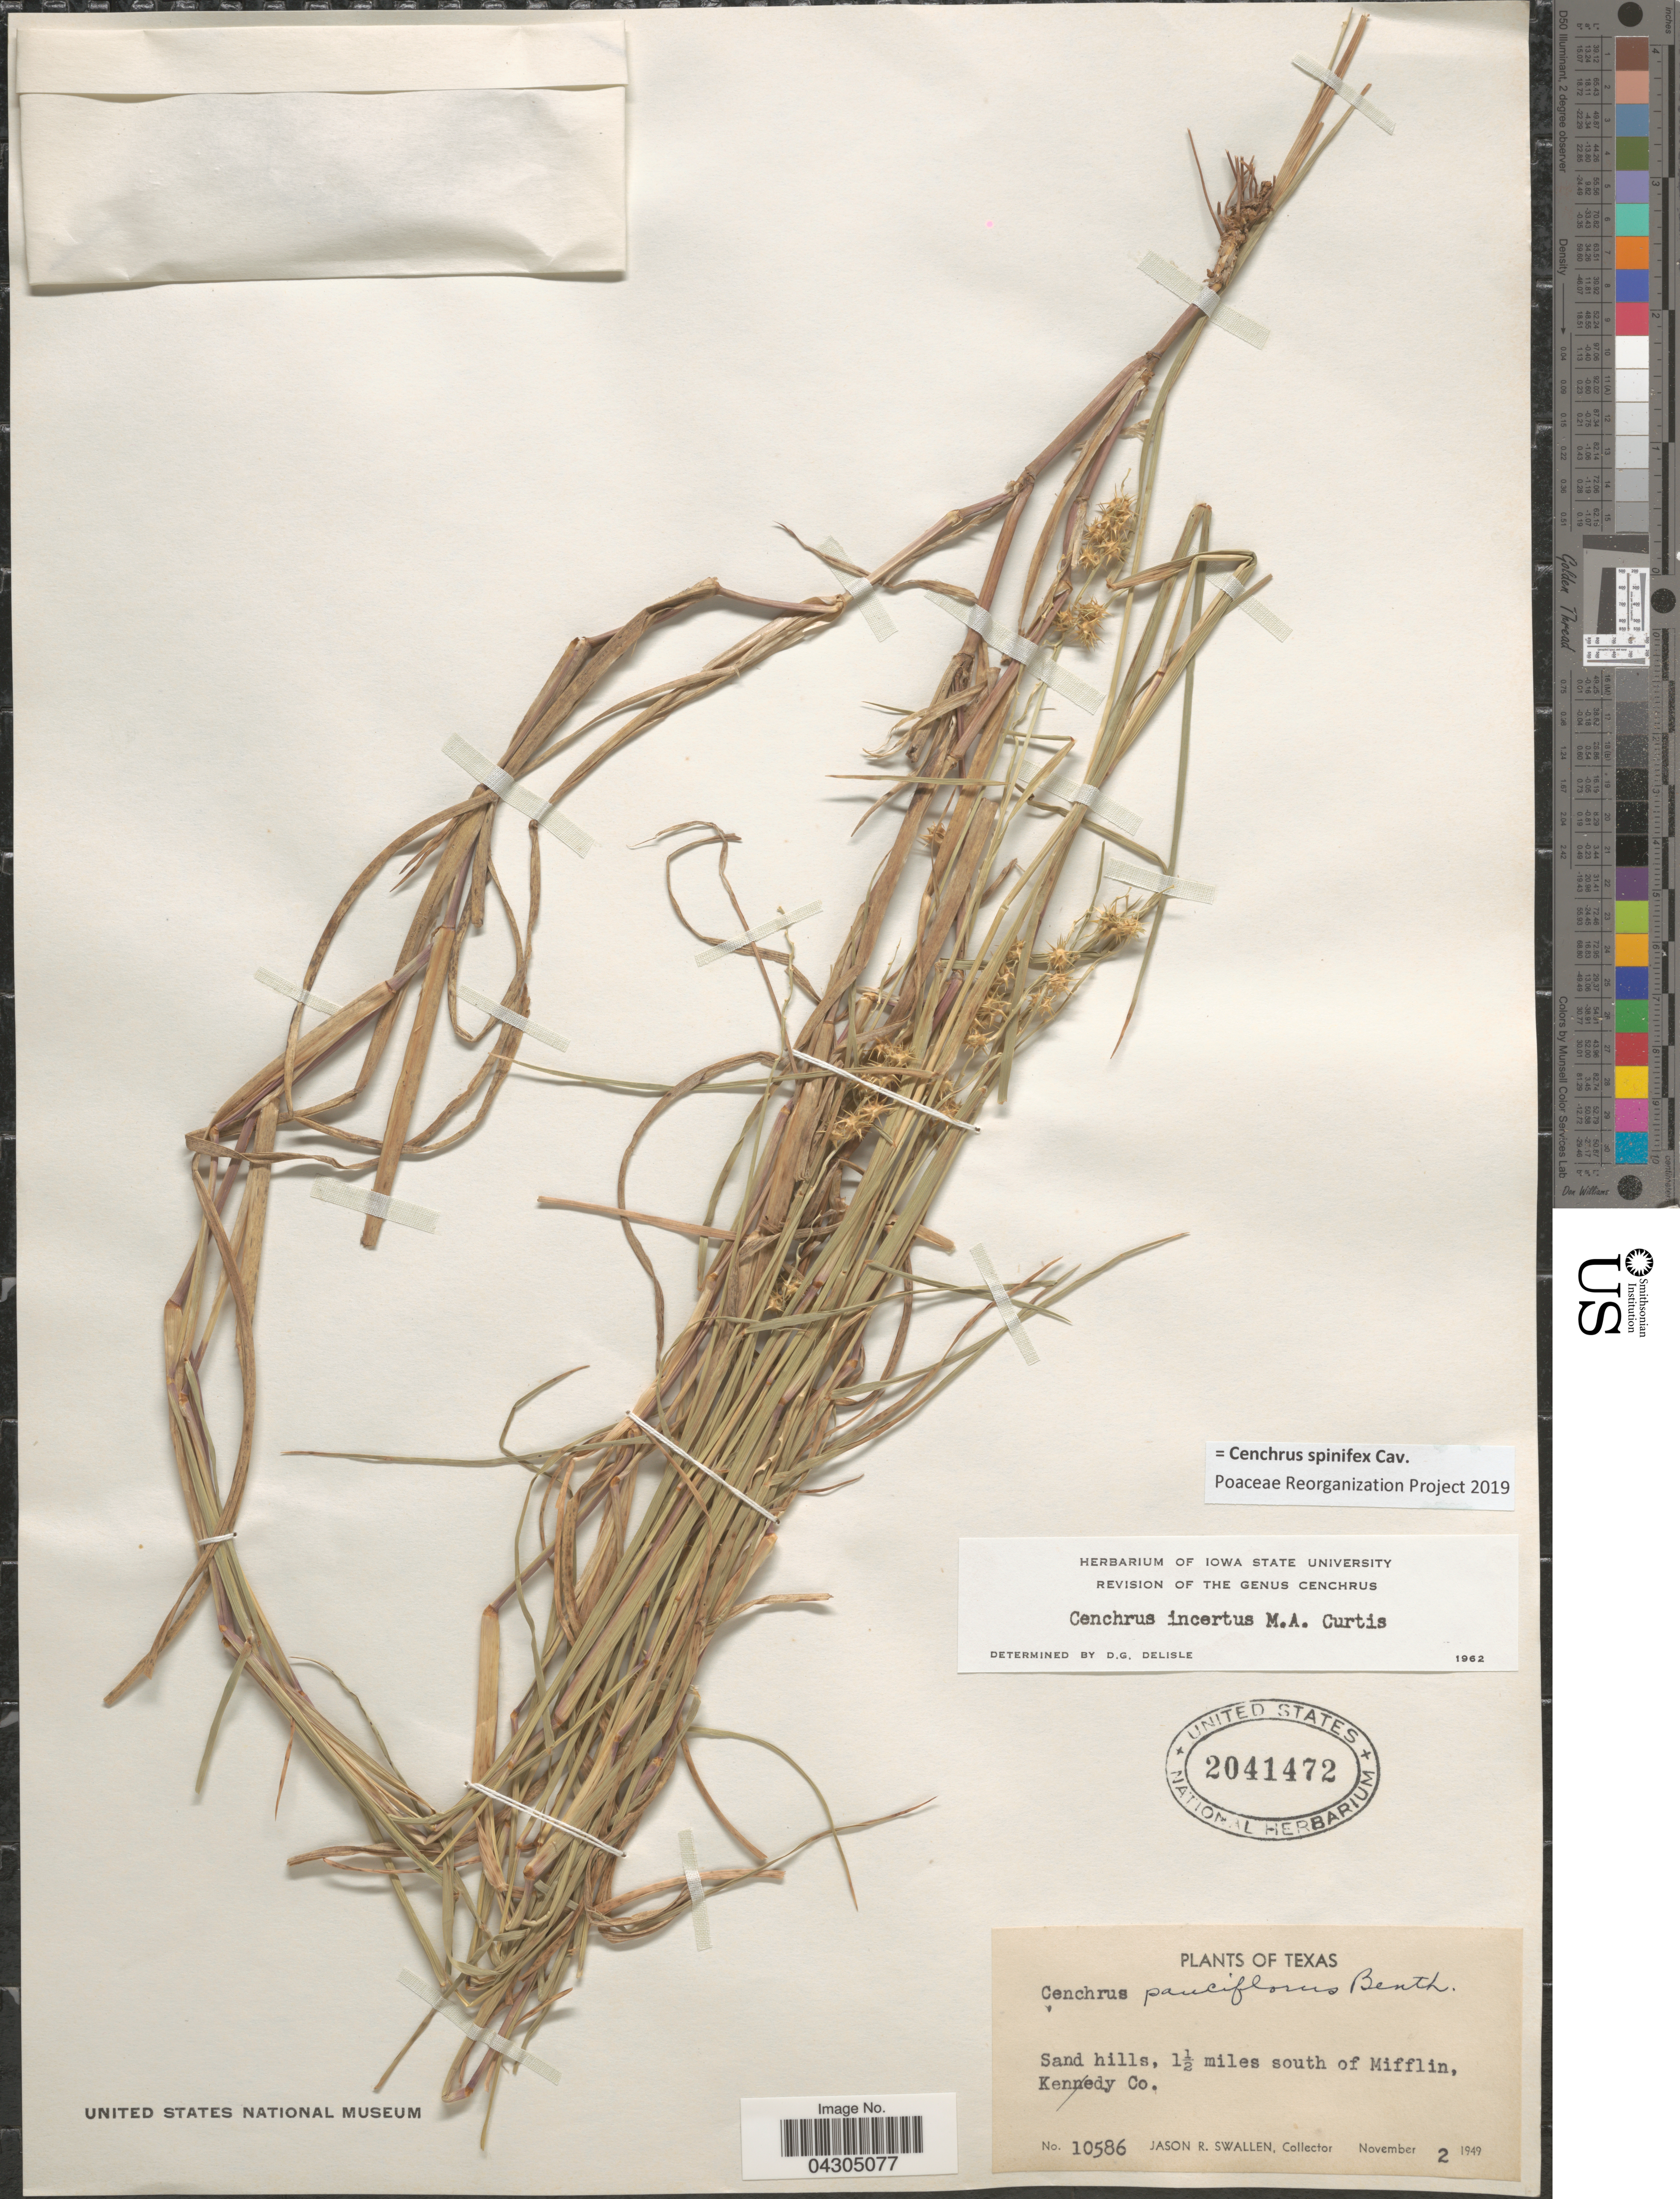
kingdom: Plantae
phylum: Tracheophyta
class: Liliopsida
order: Poales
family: Poaceae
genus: Cenchrus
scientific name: Cenchrus spinifex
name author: Cav.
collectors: J. R. Swallen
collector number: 10586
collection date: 1949-11-02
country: United States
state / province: Texas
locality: Sand hills, 1½ miles south of Mifflin, Kenedy Co.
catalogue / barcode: US 2041472